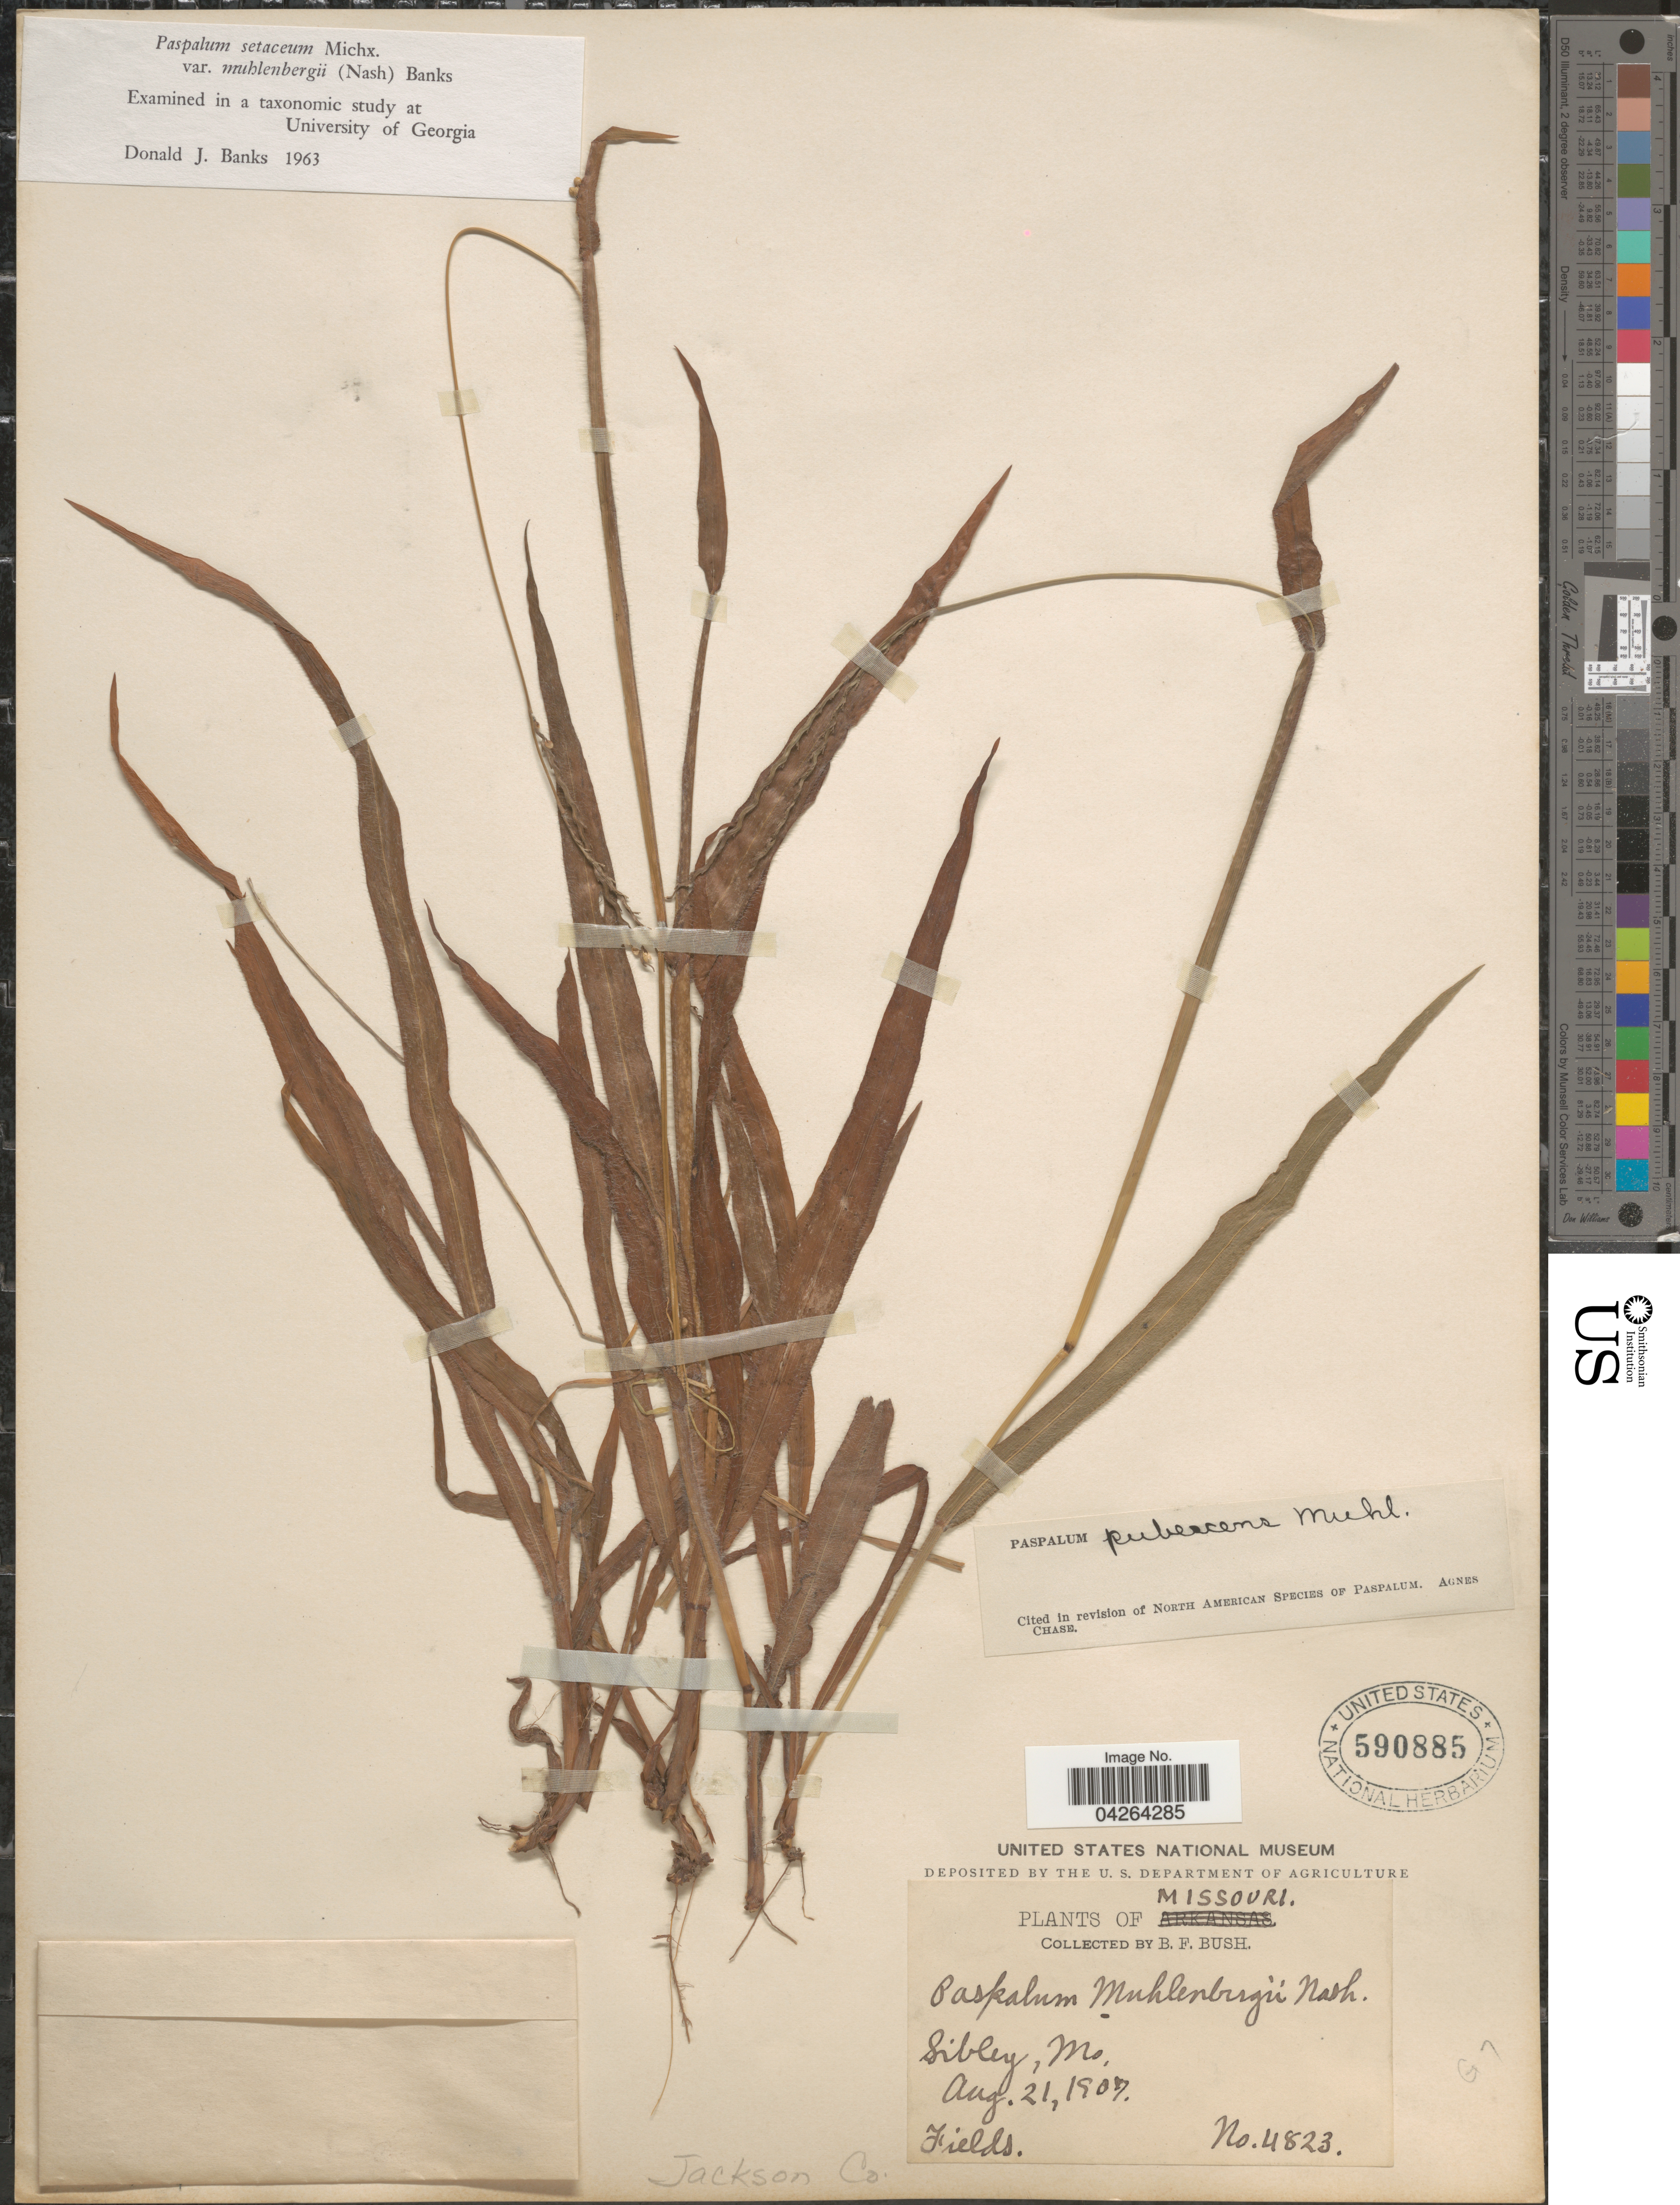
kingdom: Plantae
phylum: Tracheophyta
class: Liliopsida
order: Poales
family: Poaceae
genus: Paspalum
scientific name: Paspalum setaceum var. muhlenbergii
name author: (Nash) D.J. Banks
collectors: B. F. Bush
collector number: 4823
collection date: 1907-08-21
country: United States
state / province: Missouri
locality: Sibley. Jackson Co.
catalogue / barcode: US 590885